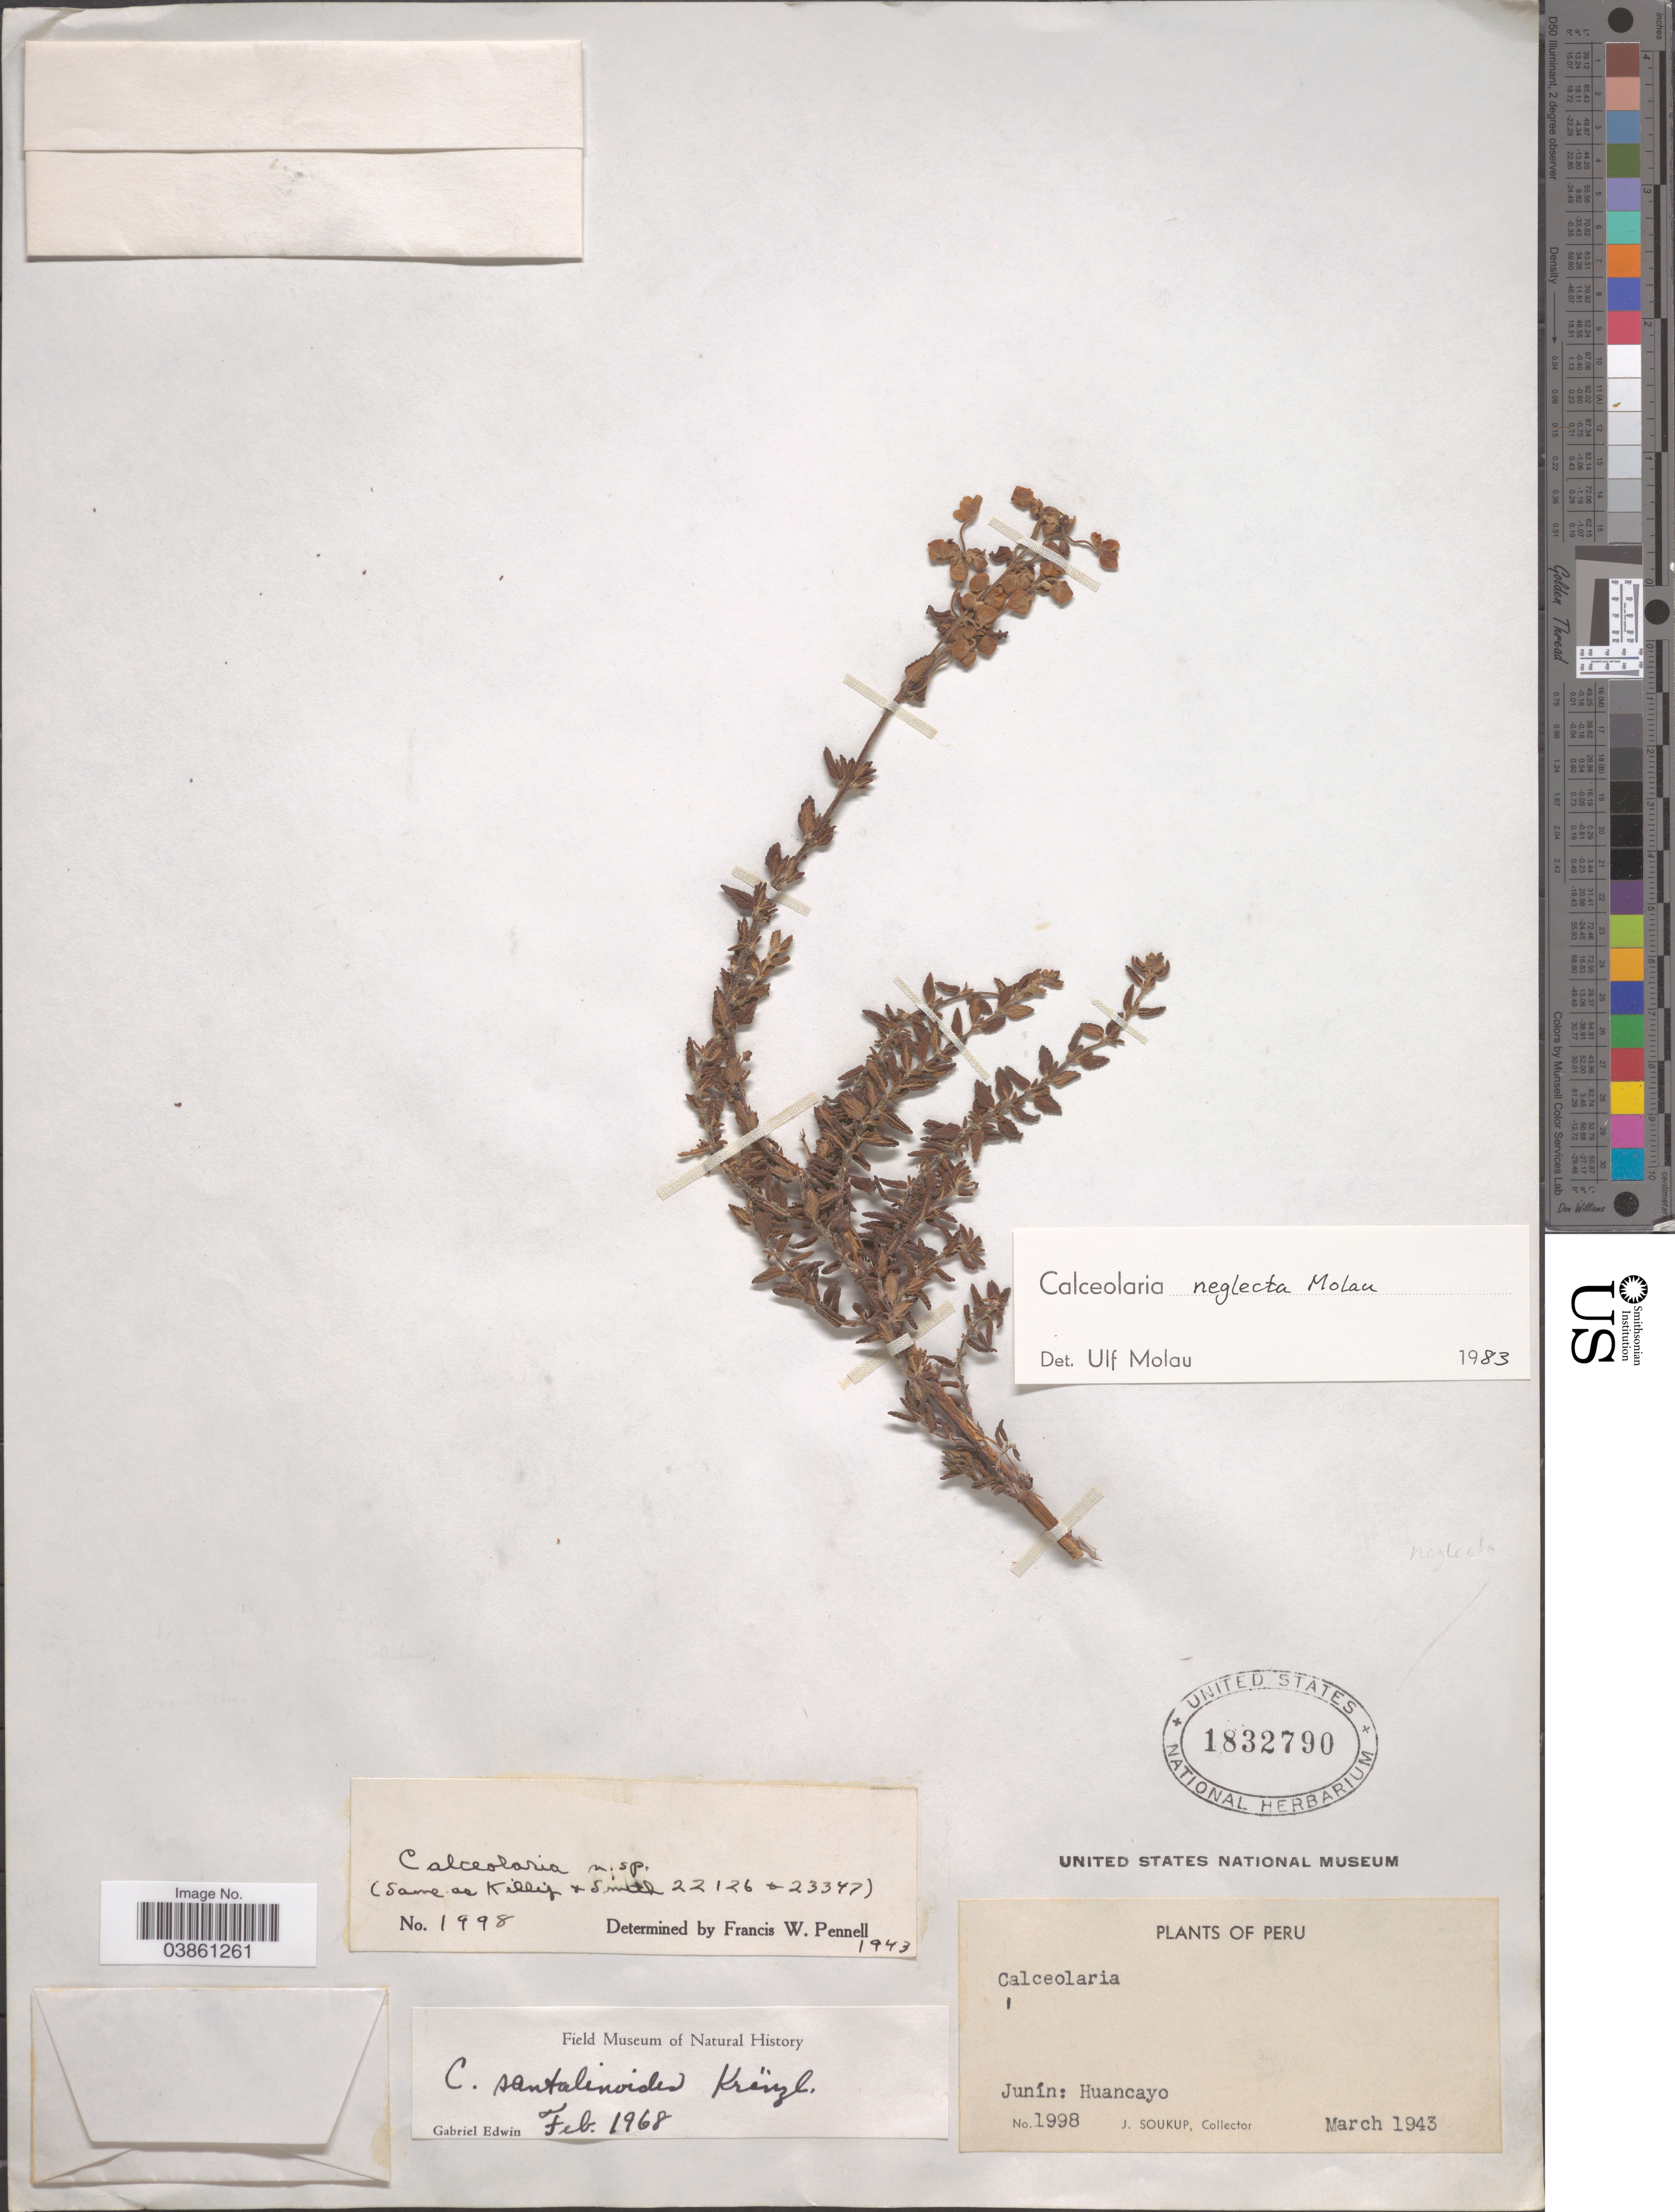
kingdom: Plantae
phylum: Tracheophyta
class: Magnoliopsida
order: Lamiales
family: Calceolariaceae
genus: Calceolaria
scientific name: Calceolaria neglecta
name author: Molau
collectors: J. Soukup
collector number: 1998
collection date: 1943-03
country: Peru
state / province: Junín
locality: Huancayo.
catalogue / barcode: US 1832790